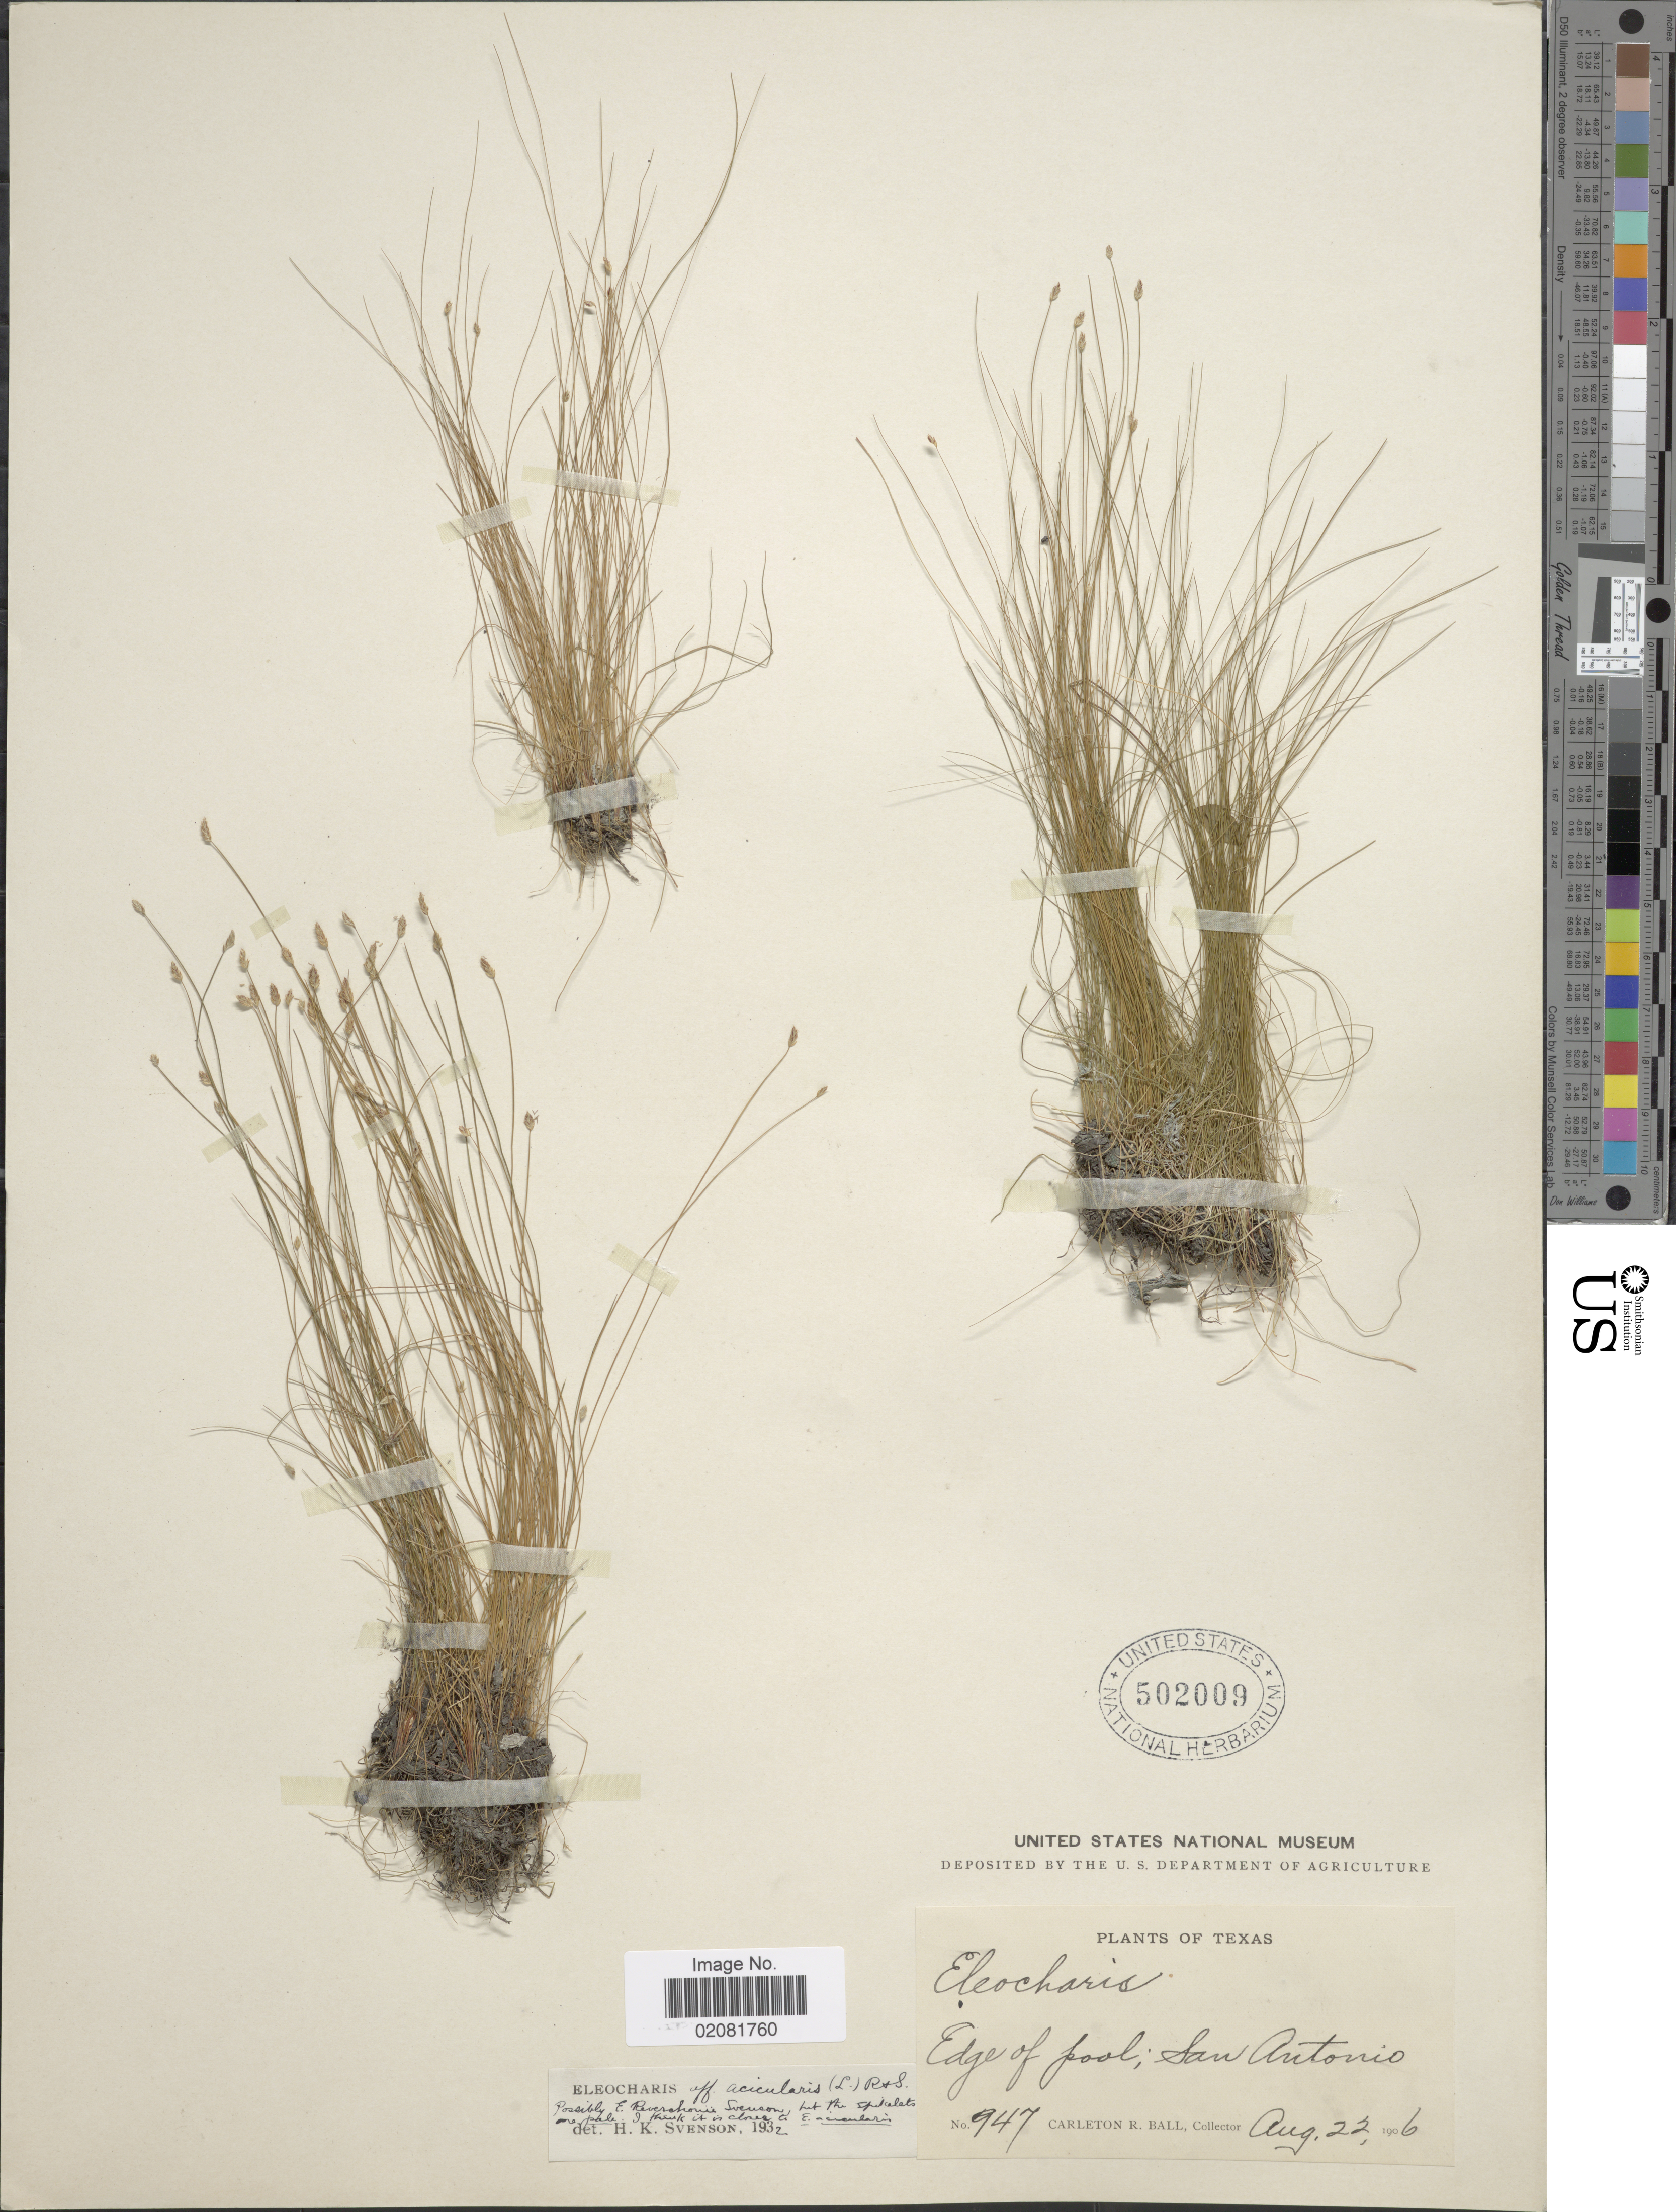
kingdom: Plantae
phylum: Tracheophyta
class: Liliopsida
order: Poales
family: Cyperaceae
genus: Eleocharis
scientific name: Eleocharis acicularis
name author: (L.) Roem. & Schult.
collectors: C. R. Ball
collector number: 947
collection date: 1906-08-22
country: United States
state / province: Texas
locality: Edge of pool, San Antonio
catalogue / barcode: US 502009